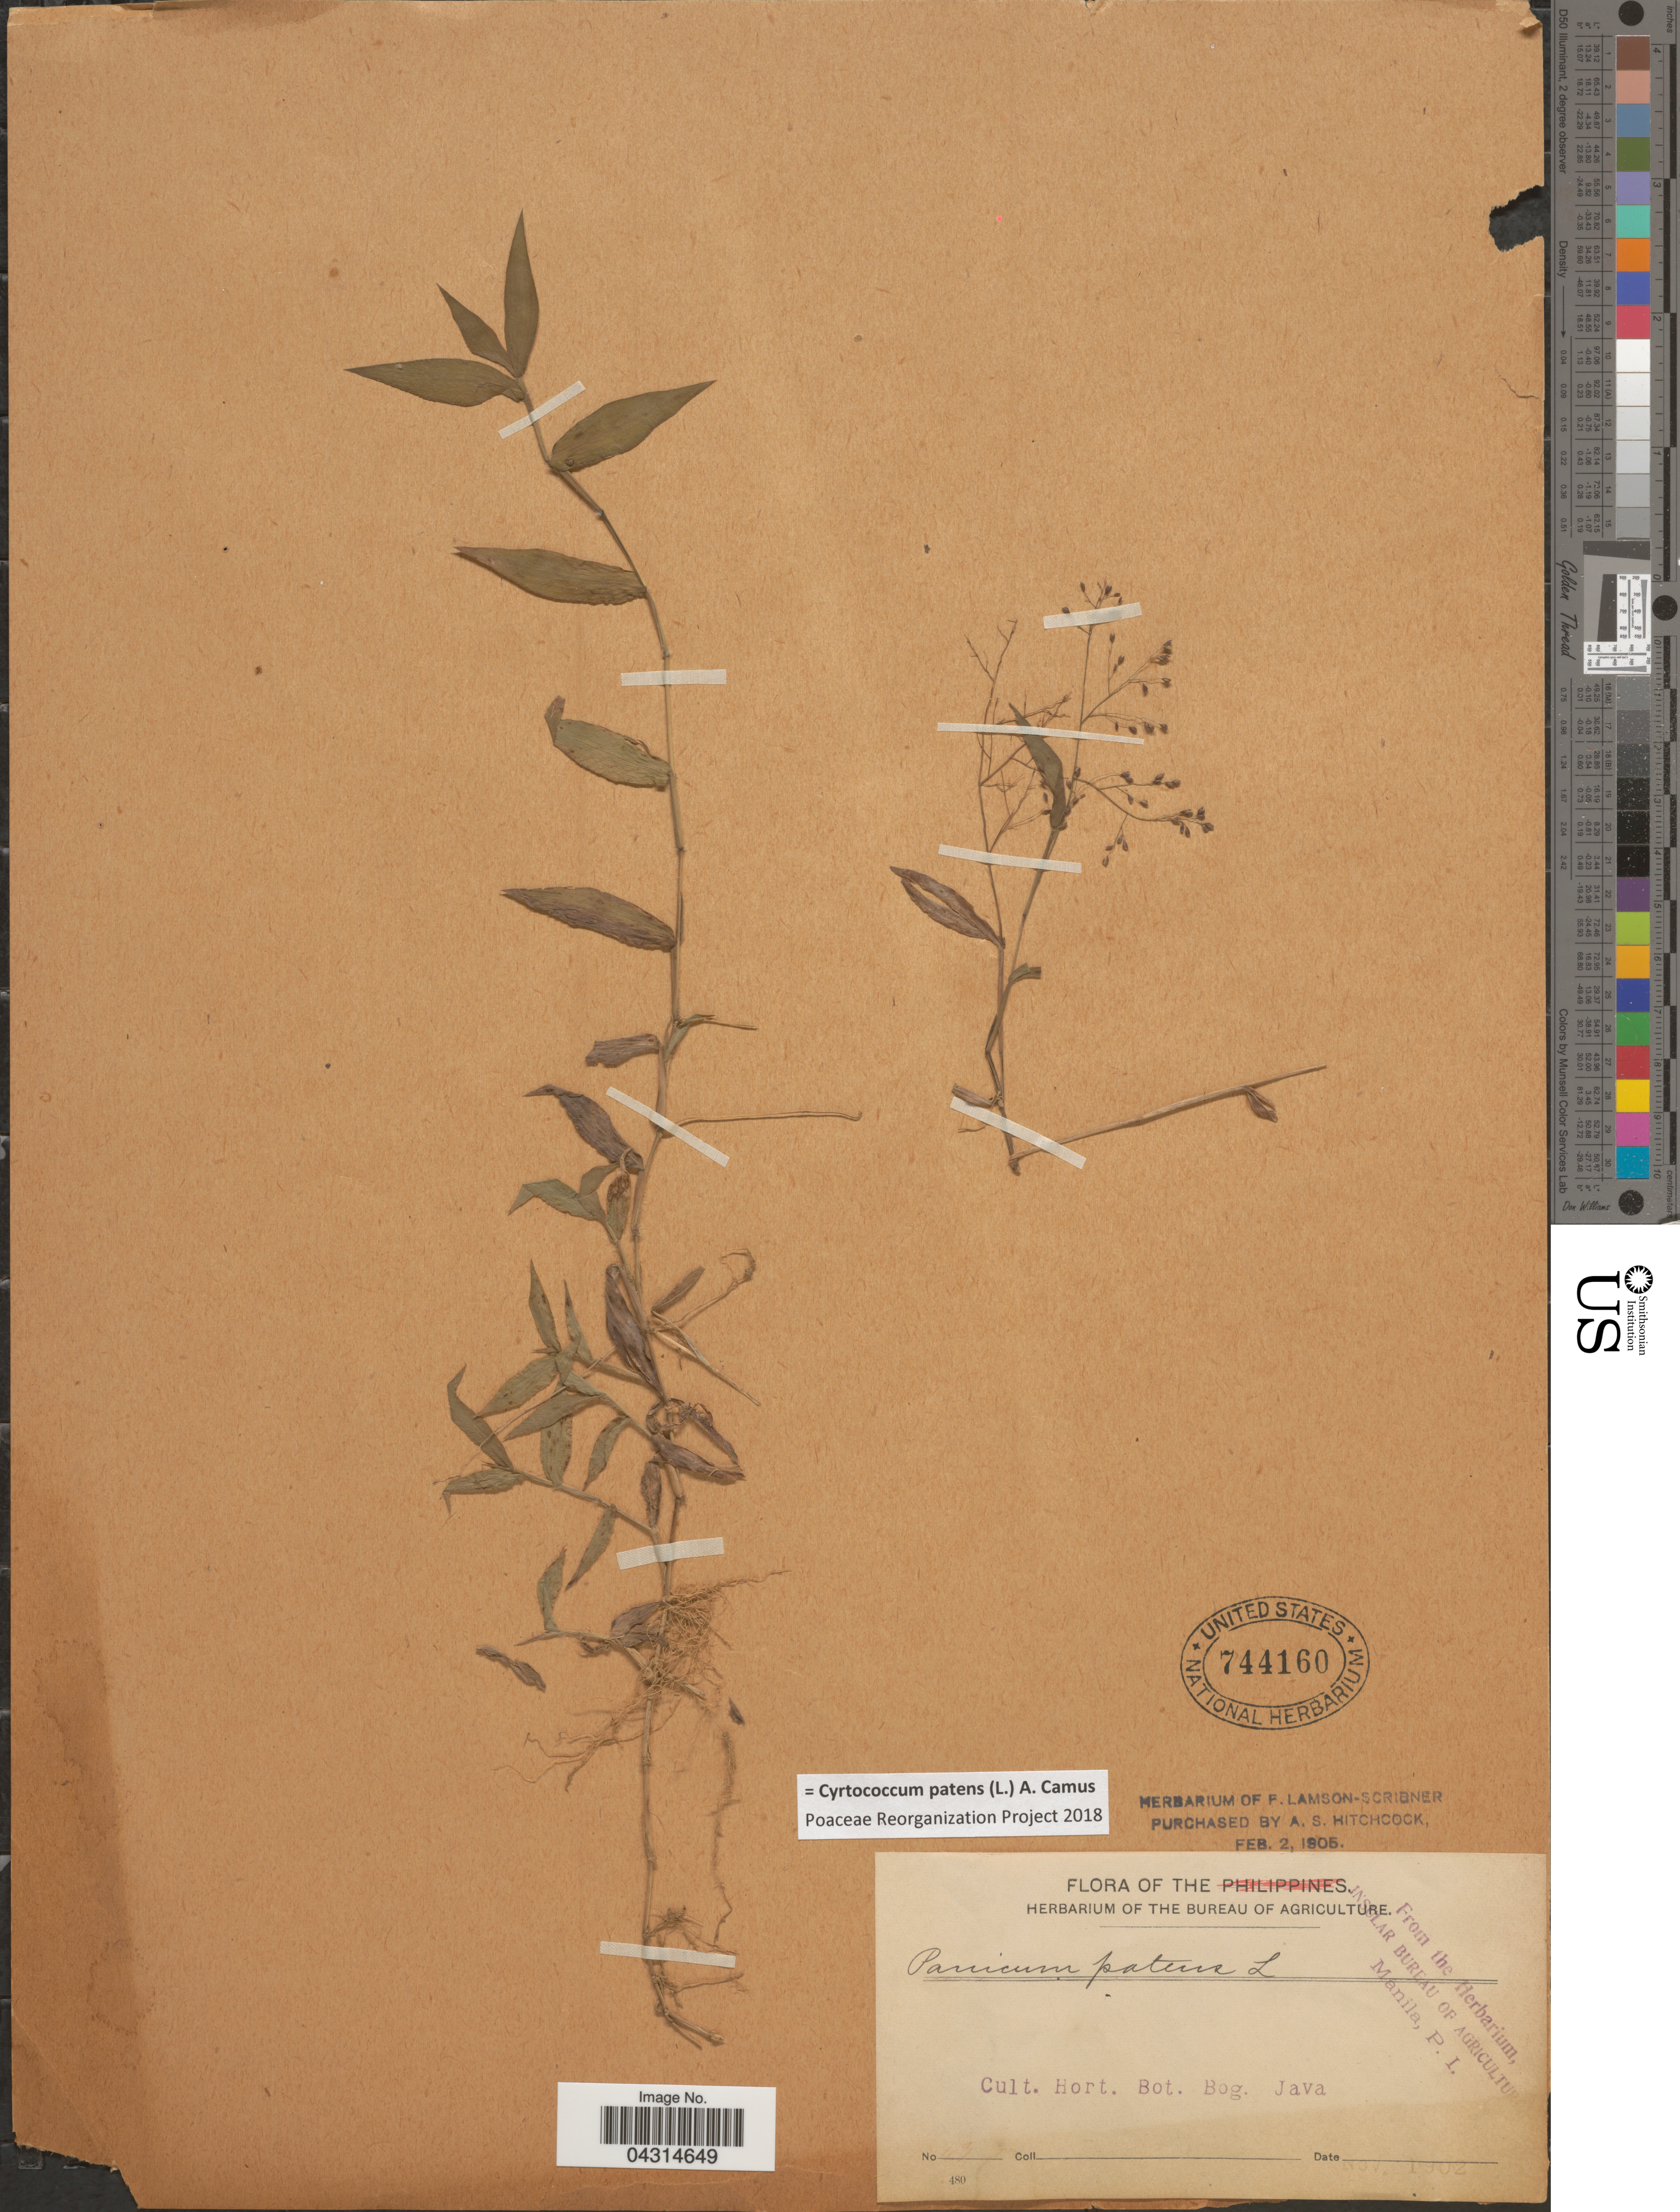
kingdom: Plantae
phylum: Tracheophyta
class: Liliopsida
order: Poales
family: Poaceae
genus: Cyrtococcum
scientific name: Cyrtococcum patens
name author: (L.) A. Camus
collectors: ex herb. F. Lamson Scribner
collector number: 43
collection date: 1902-11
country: Indonesia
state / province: Java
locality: Cult. Hort. Bot. Bog. Java.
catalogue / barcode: US 744160